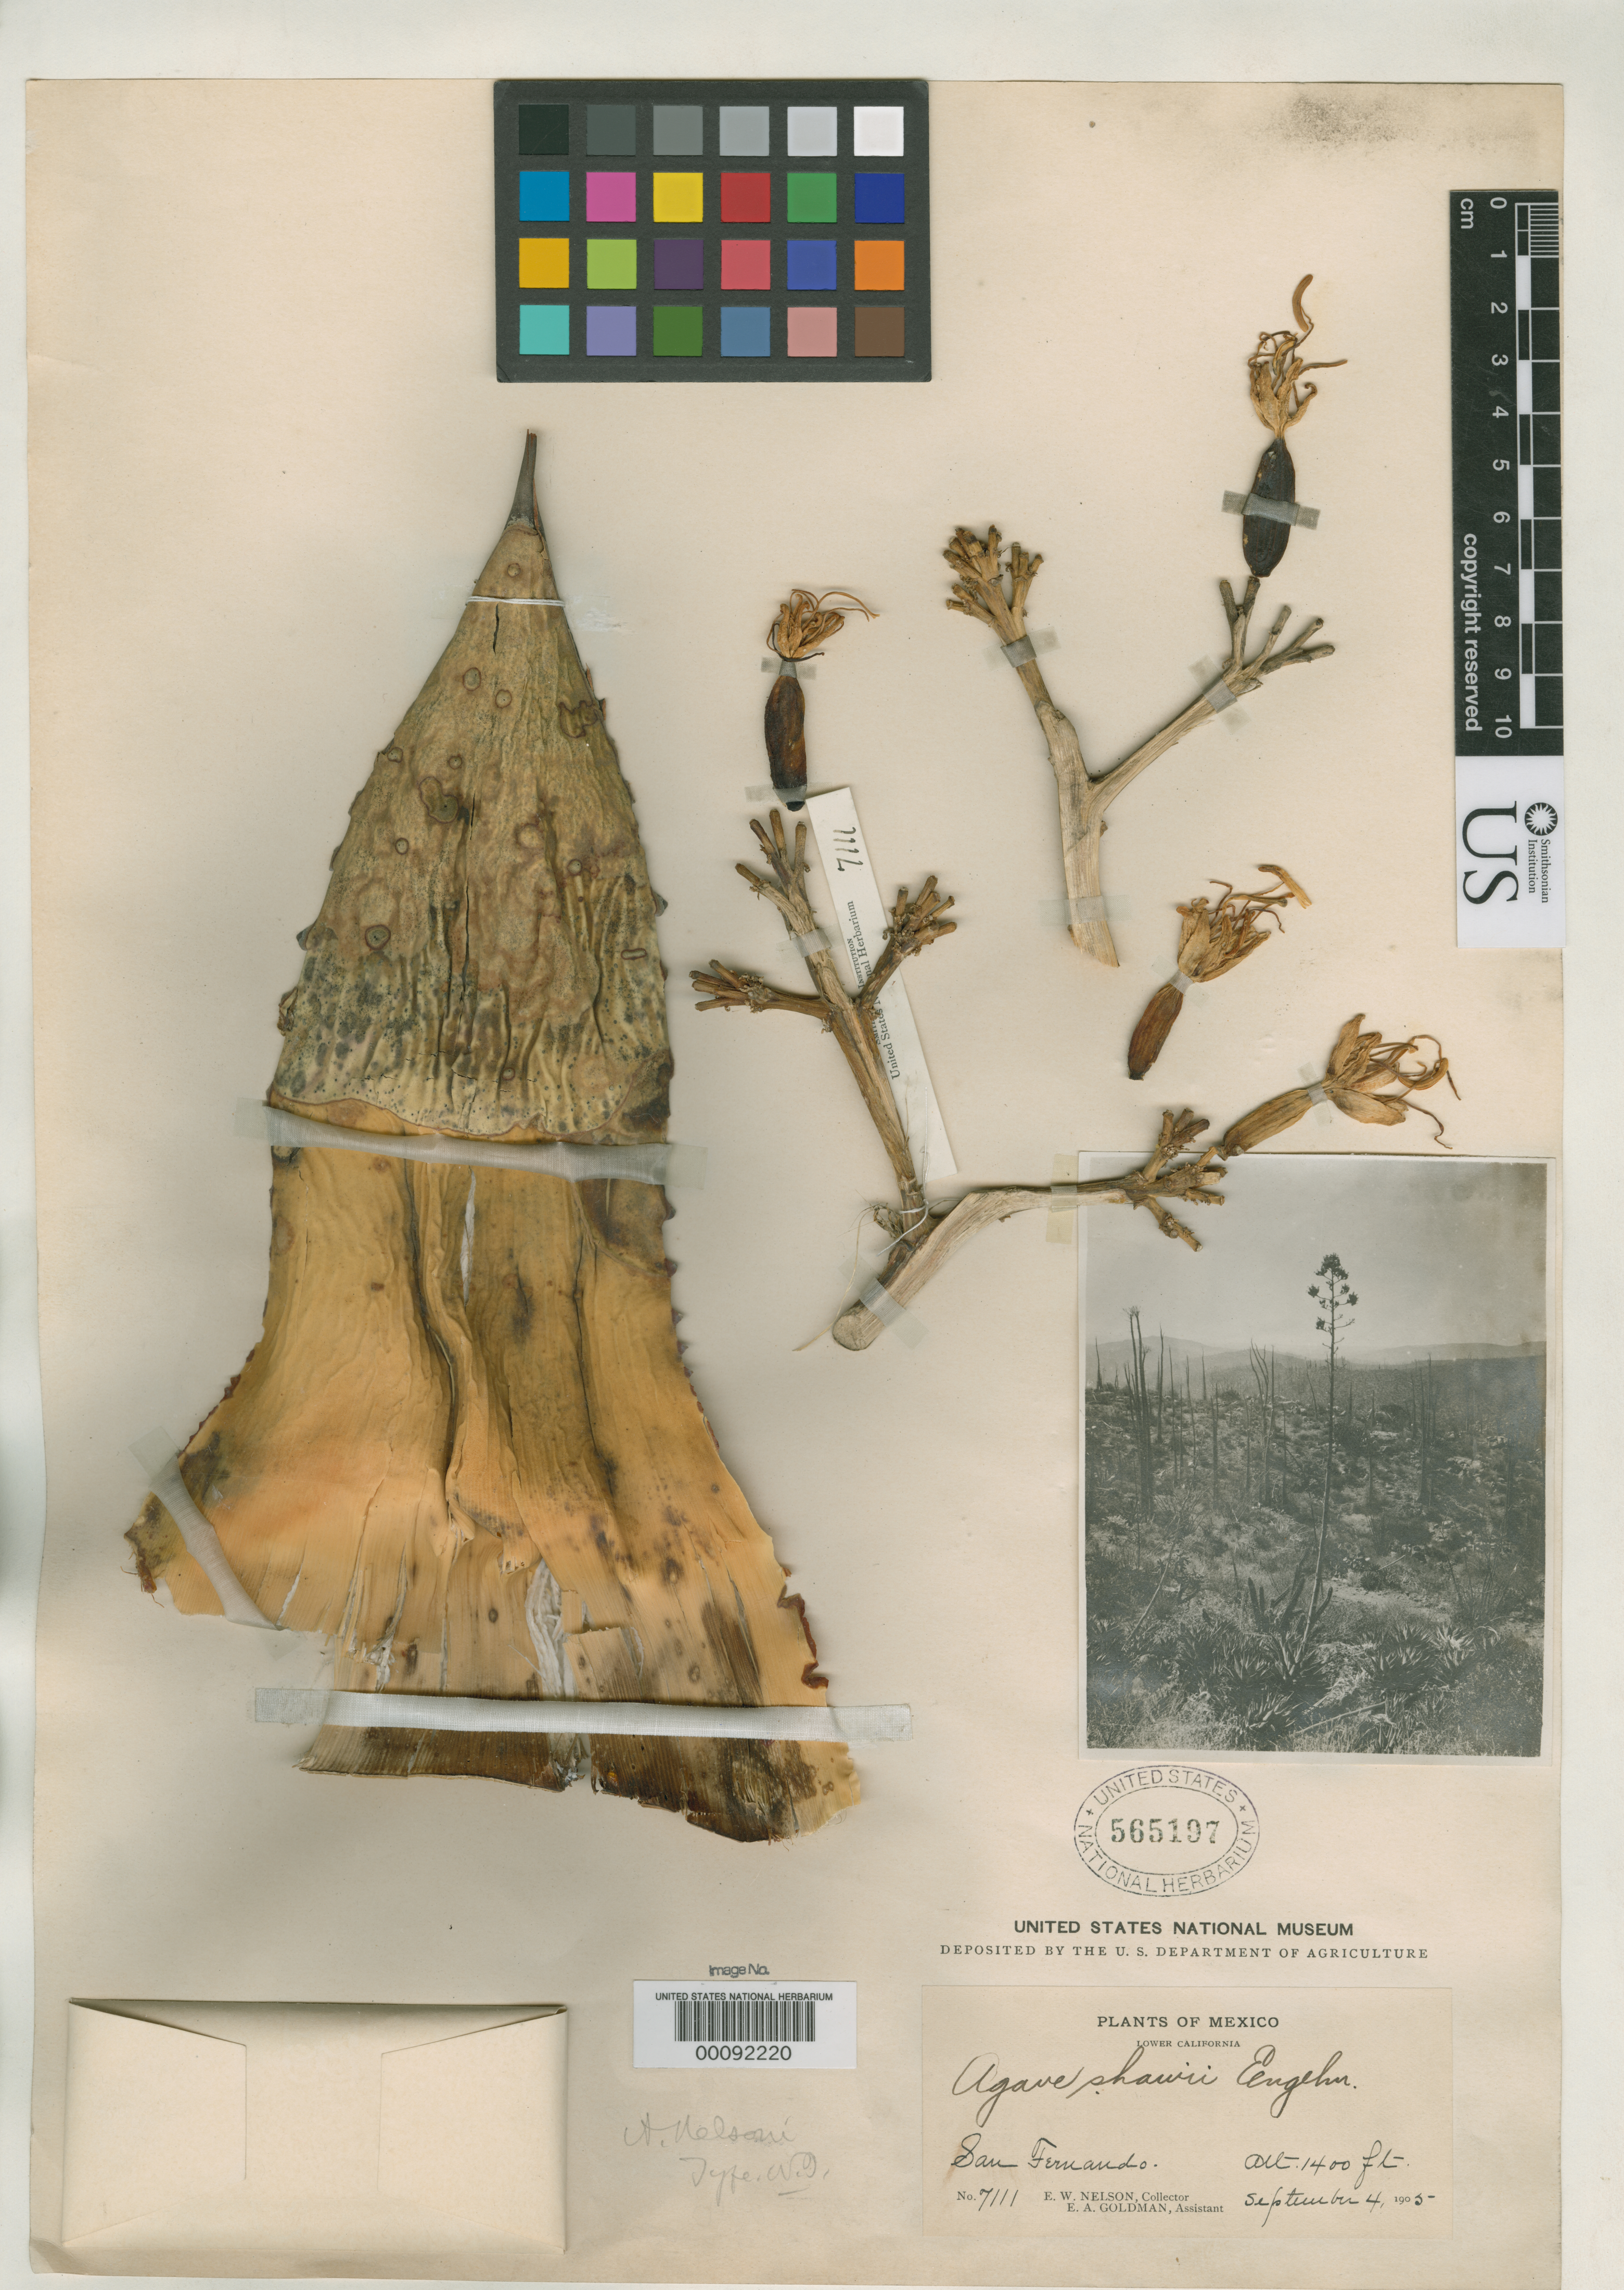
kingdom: Plantae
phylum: Tracheophyta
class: Liliopsida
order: Asparagales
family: Asparagaceae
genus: Agave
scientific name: Agave nelsoni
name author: Trel.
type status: Holotype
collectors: E. W. Nelson & E. A. Goldman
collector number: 7111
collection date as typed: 04 Sep 1905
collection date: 1905-09-04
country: Mexico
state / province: Baja California Norte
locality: San Fernando.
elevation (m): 427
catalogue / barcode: US 565197